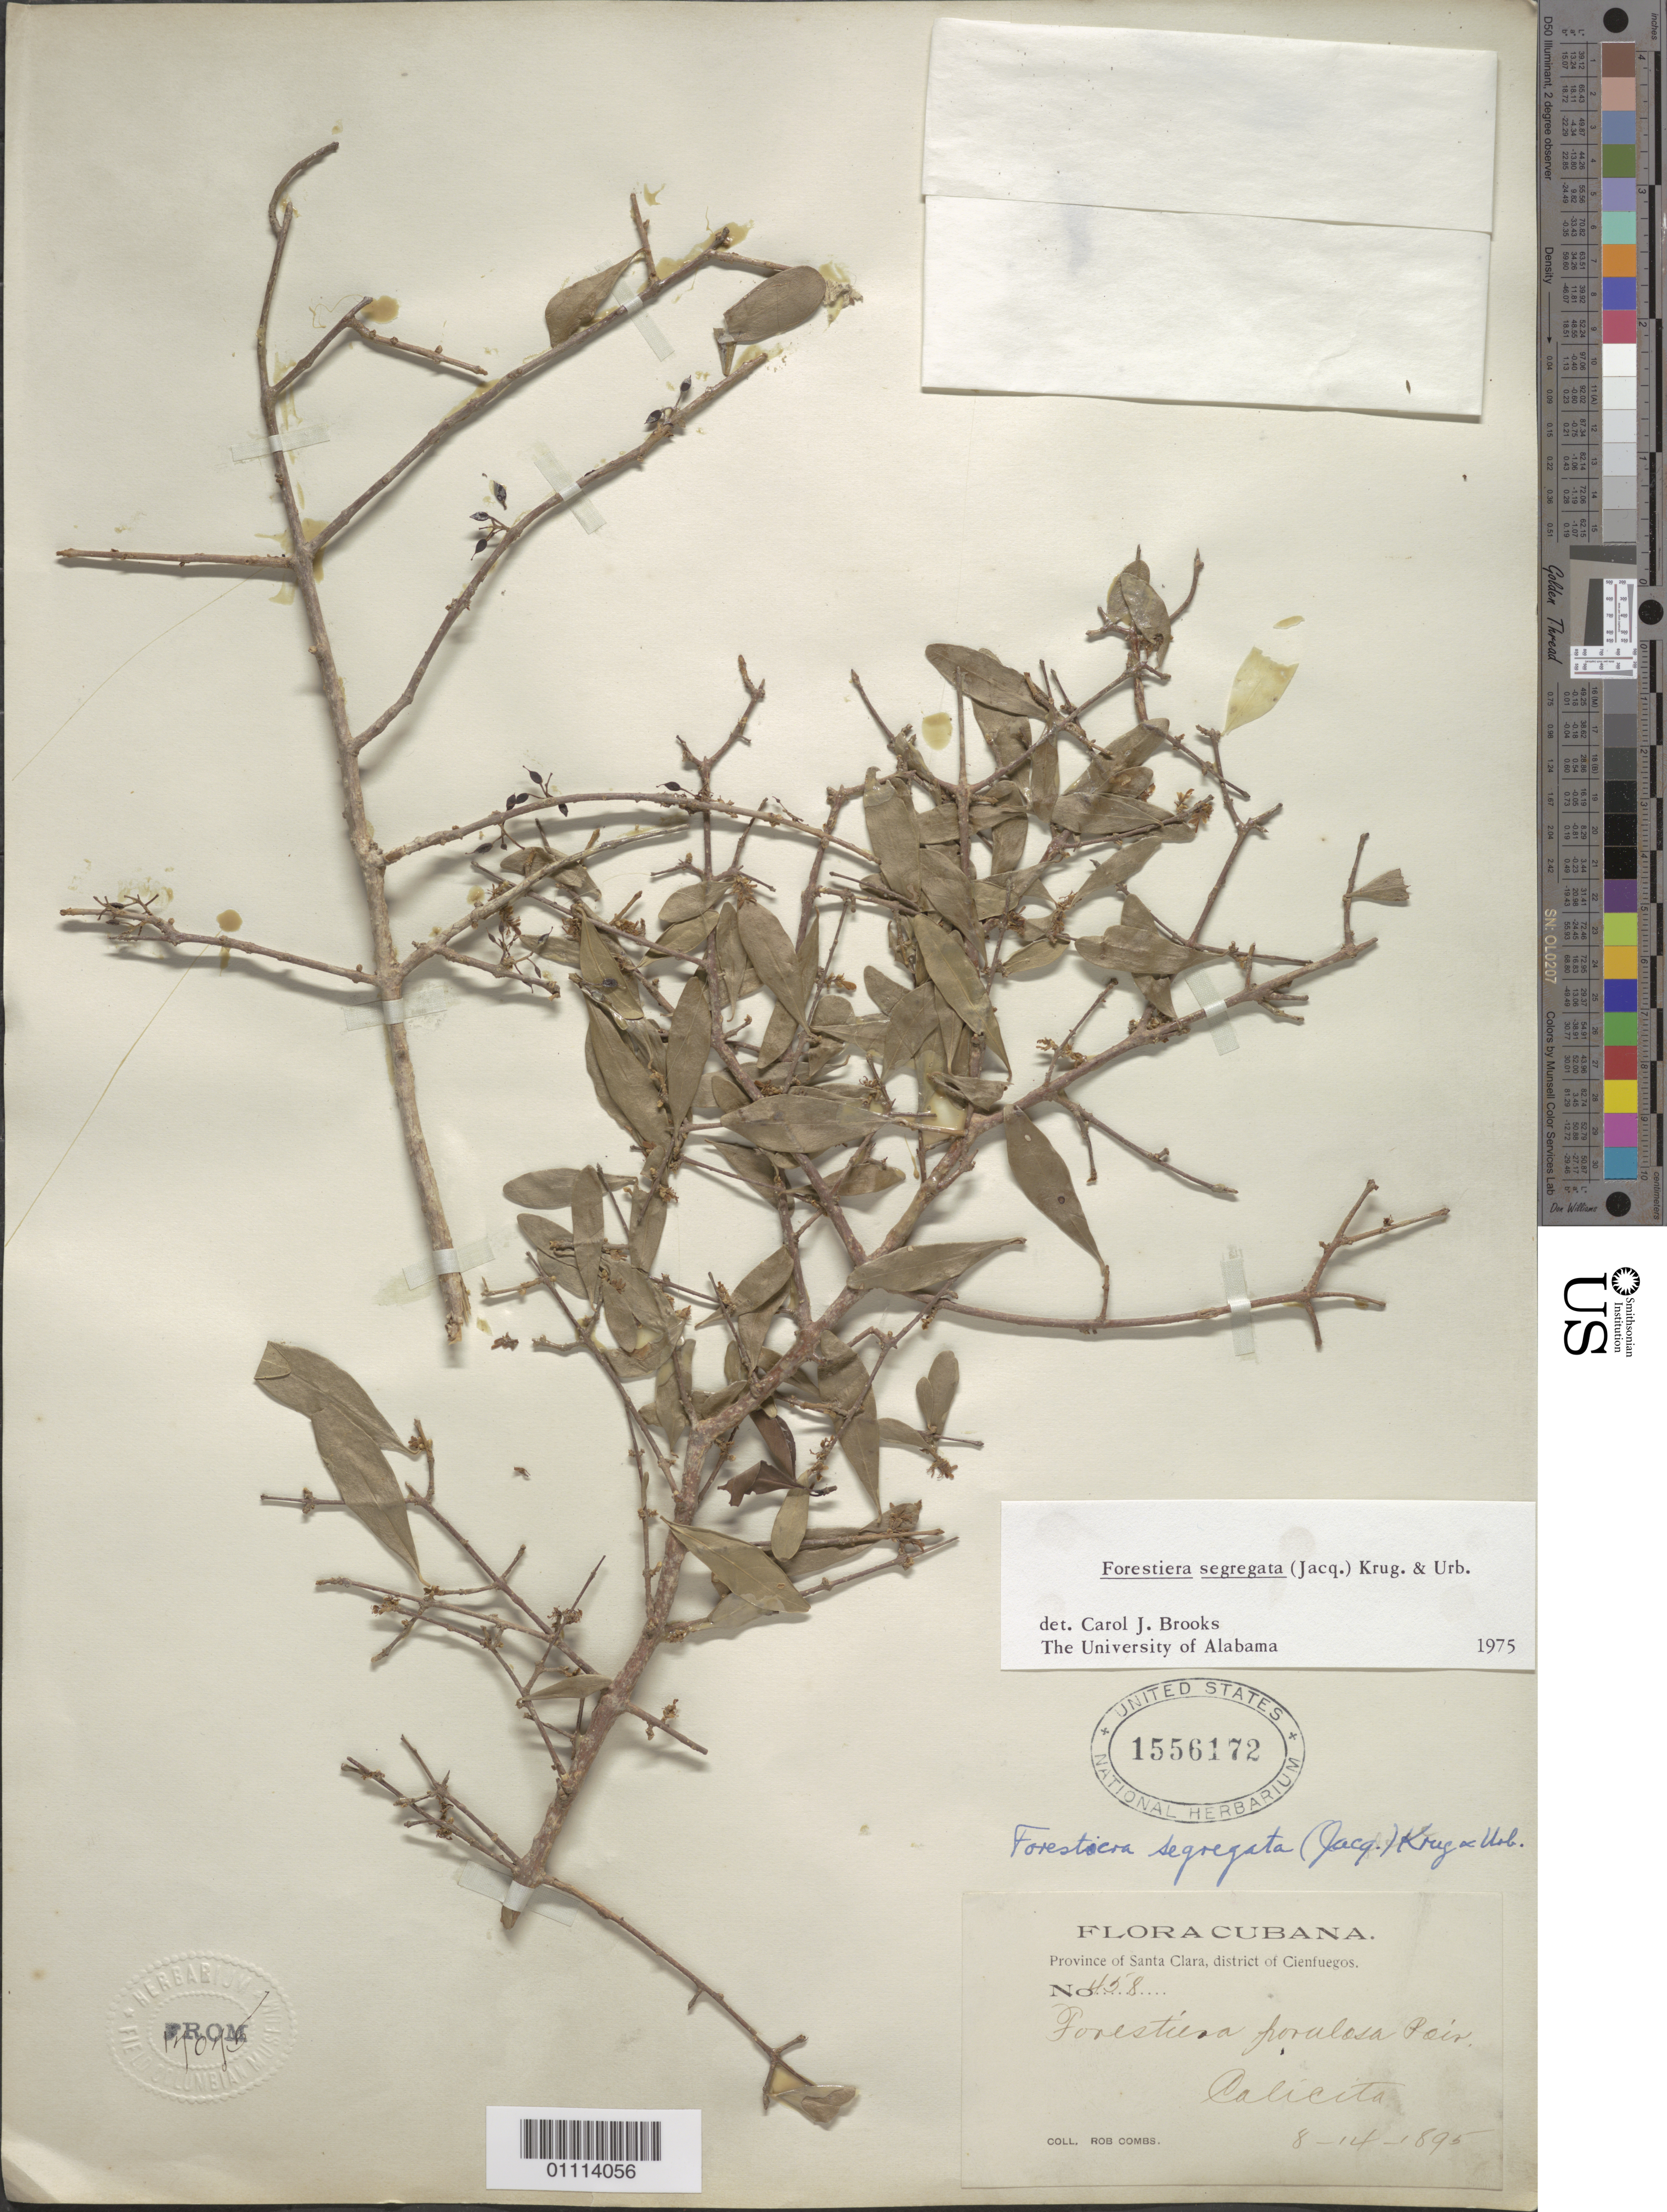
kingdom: Plantae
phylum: Tracheophyta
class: Magnoliopsida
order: Lamiales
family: Oleaceae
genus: Forestiera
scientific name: Forestiera segregata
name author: (Jacq.) Krug & Urb.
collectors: R. Combs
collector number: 458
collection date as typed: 14 Aug 1895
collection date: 1895-08-14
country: Cuba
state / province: Cienfuegos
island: Cuba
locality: Province of Santa Clara, Cienfuegos, Calicita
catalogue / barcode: US 1556172